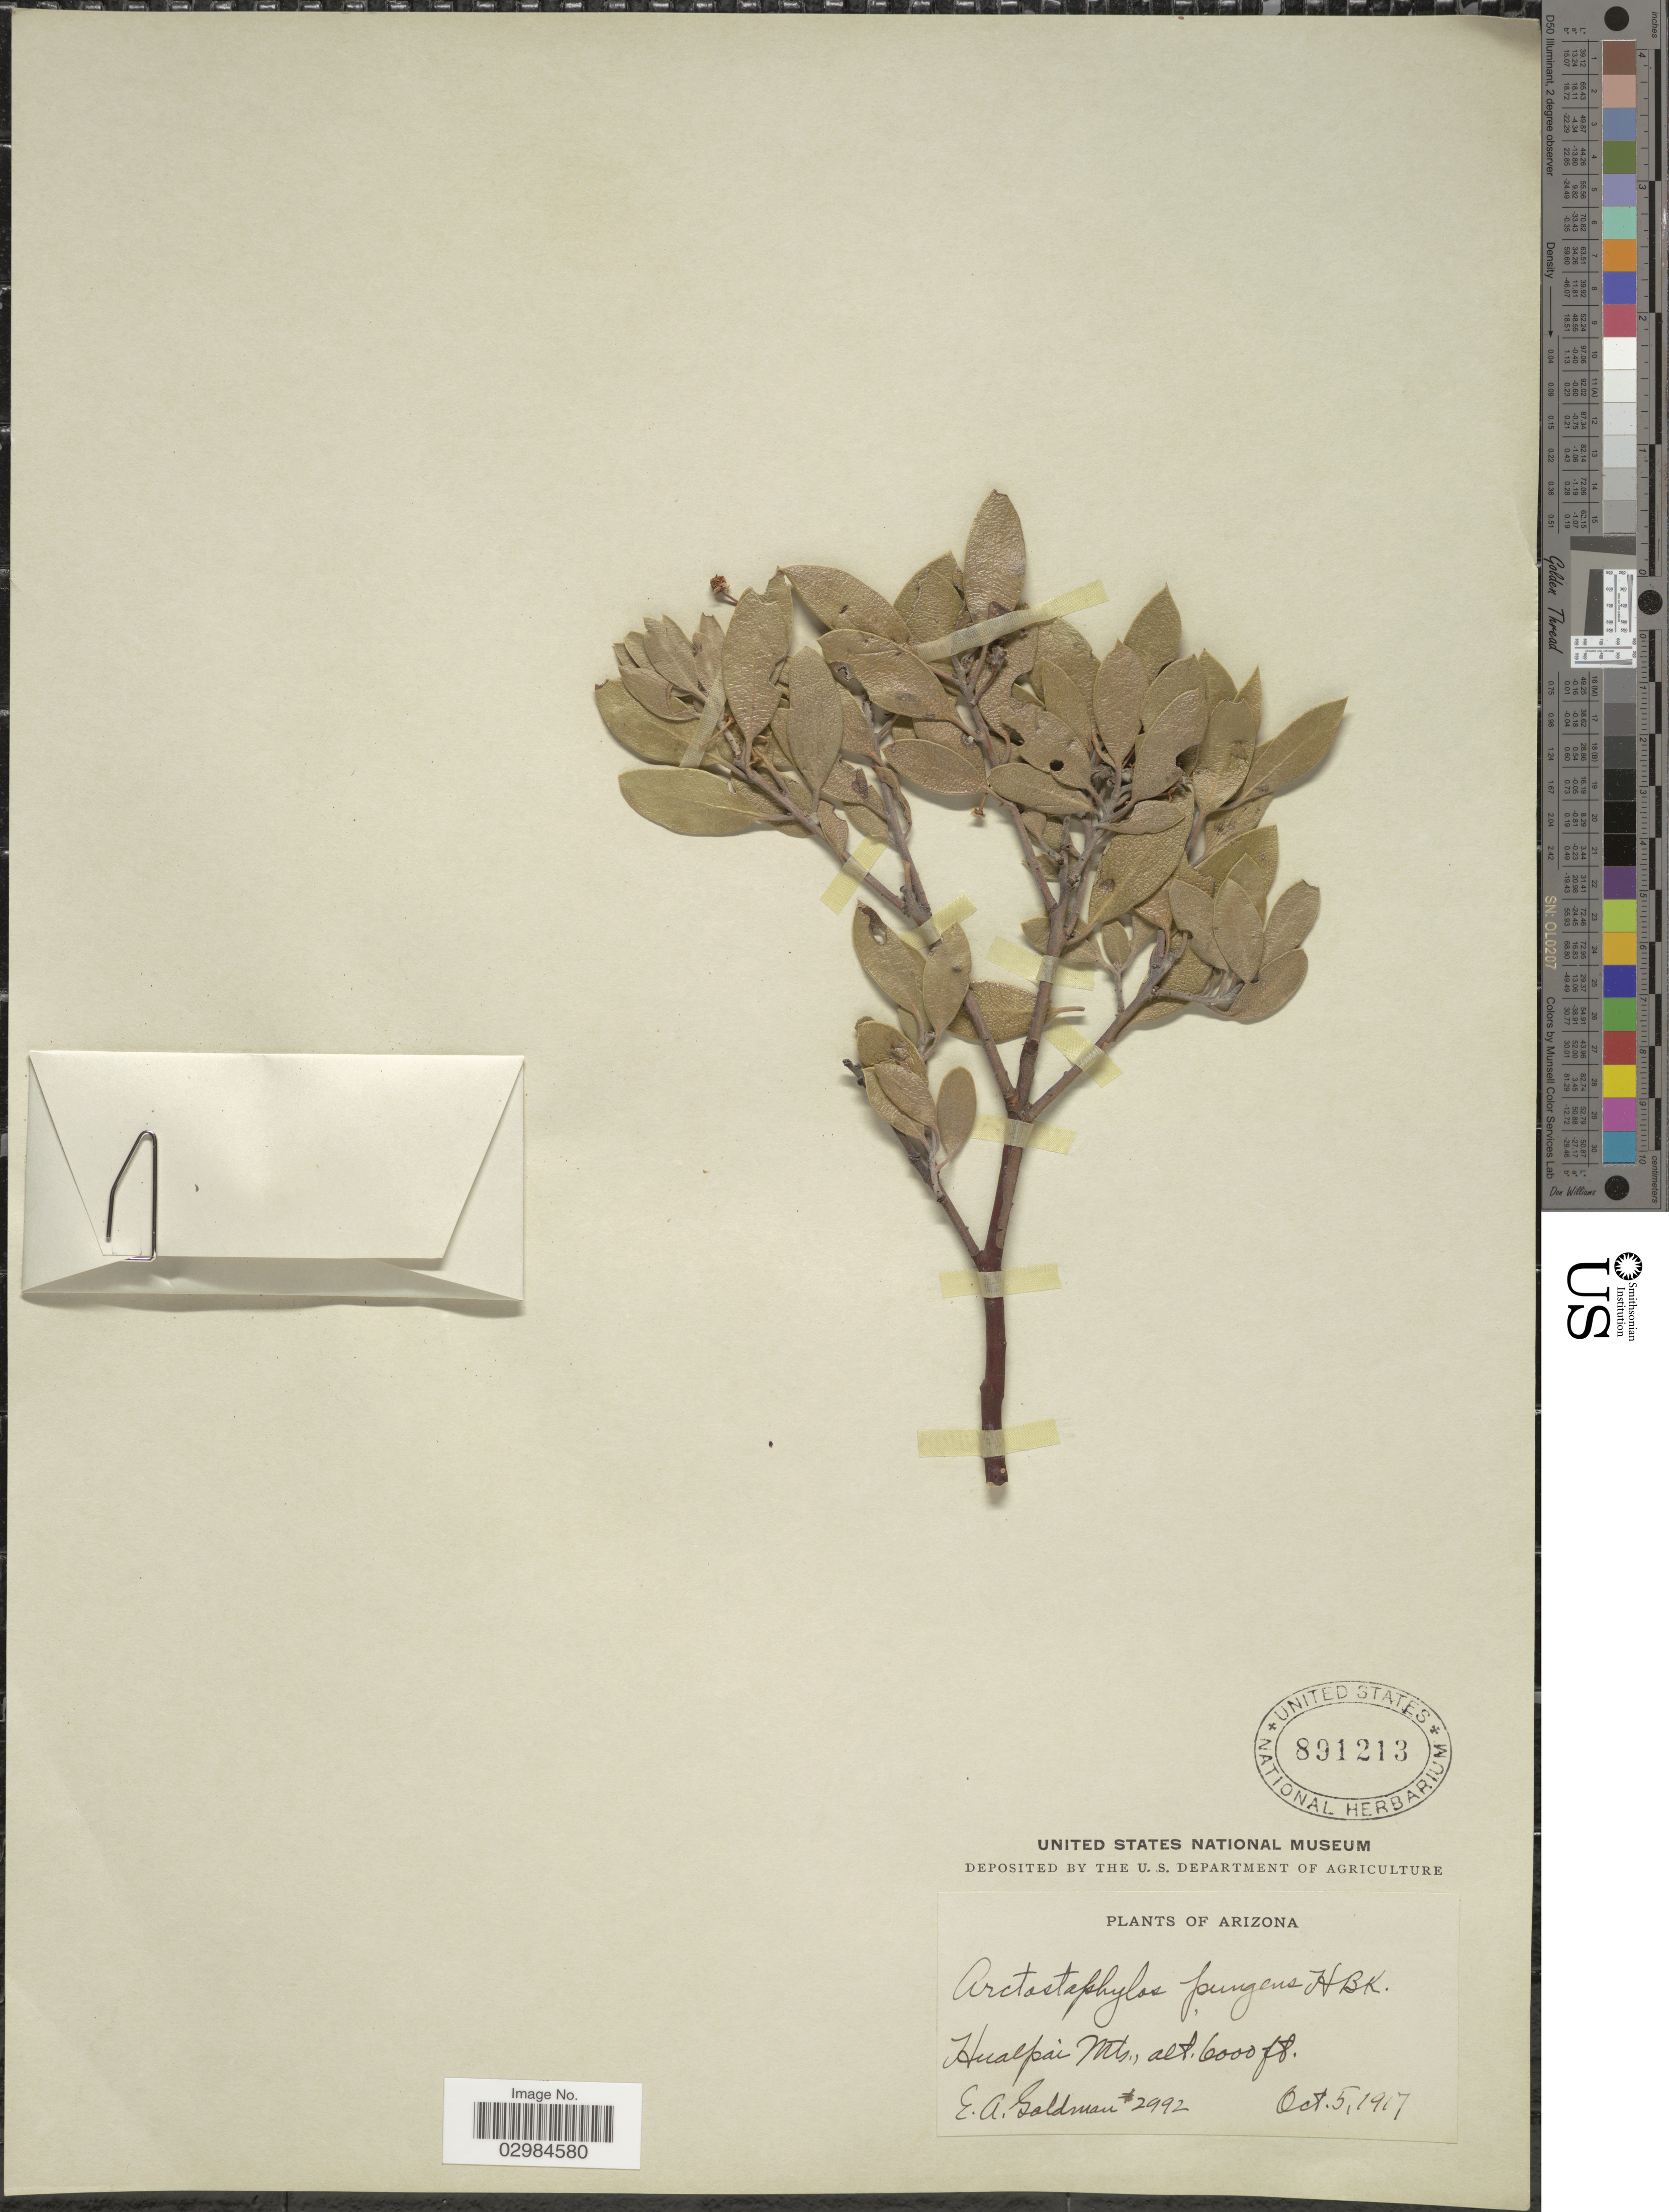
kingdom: Plantae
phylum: Tracheophyta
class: Magnoliopsida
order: Ericales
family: Ericaceae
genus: Arctostaphylos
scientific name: Arctostaphylos pungens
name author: Kunth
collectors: E. A. Goldman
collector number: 2992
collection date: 1917-10-05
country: United States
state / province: Arizona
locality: Hualpai Mts.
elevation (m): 1829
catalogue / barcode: US 891213